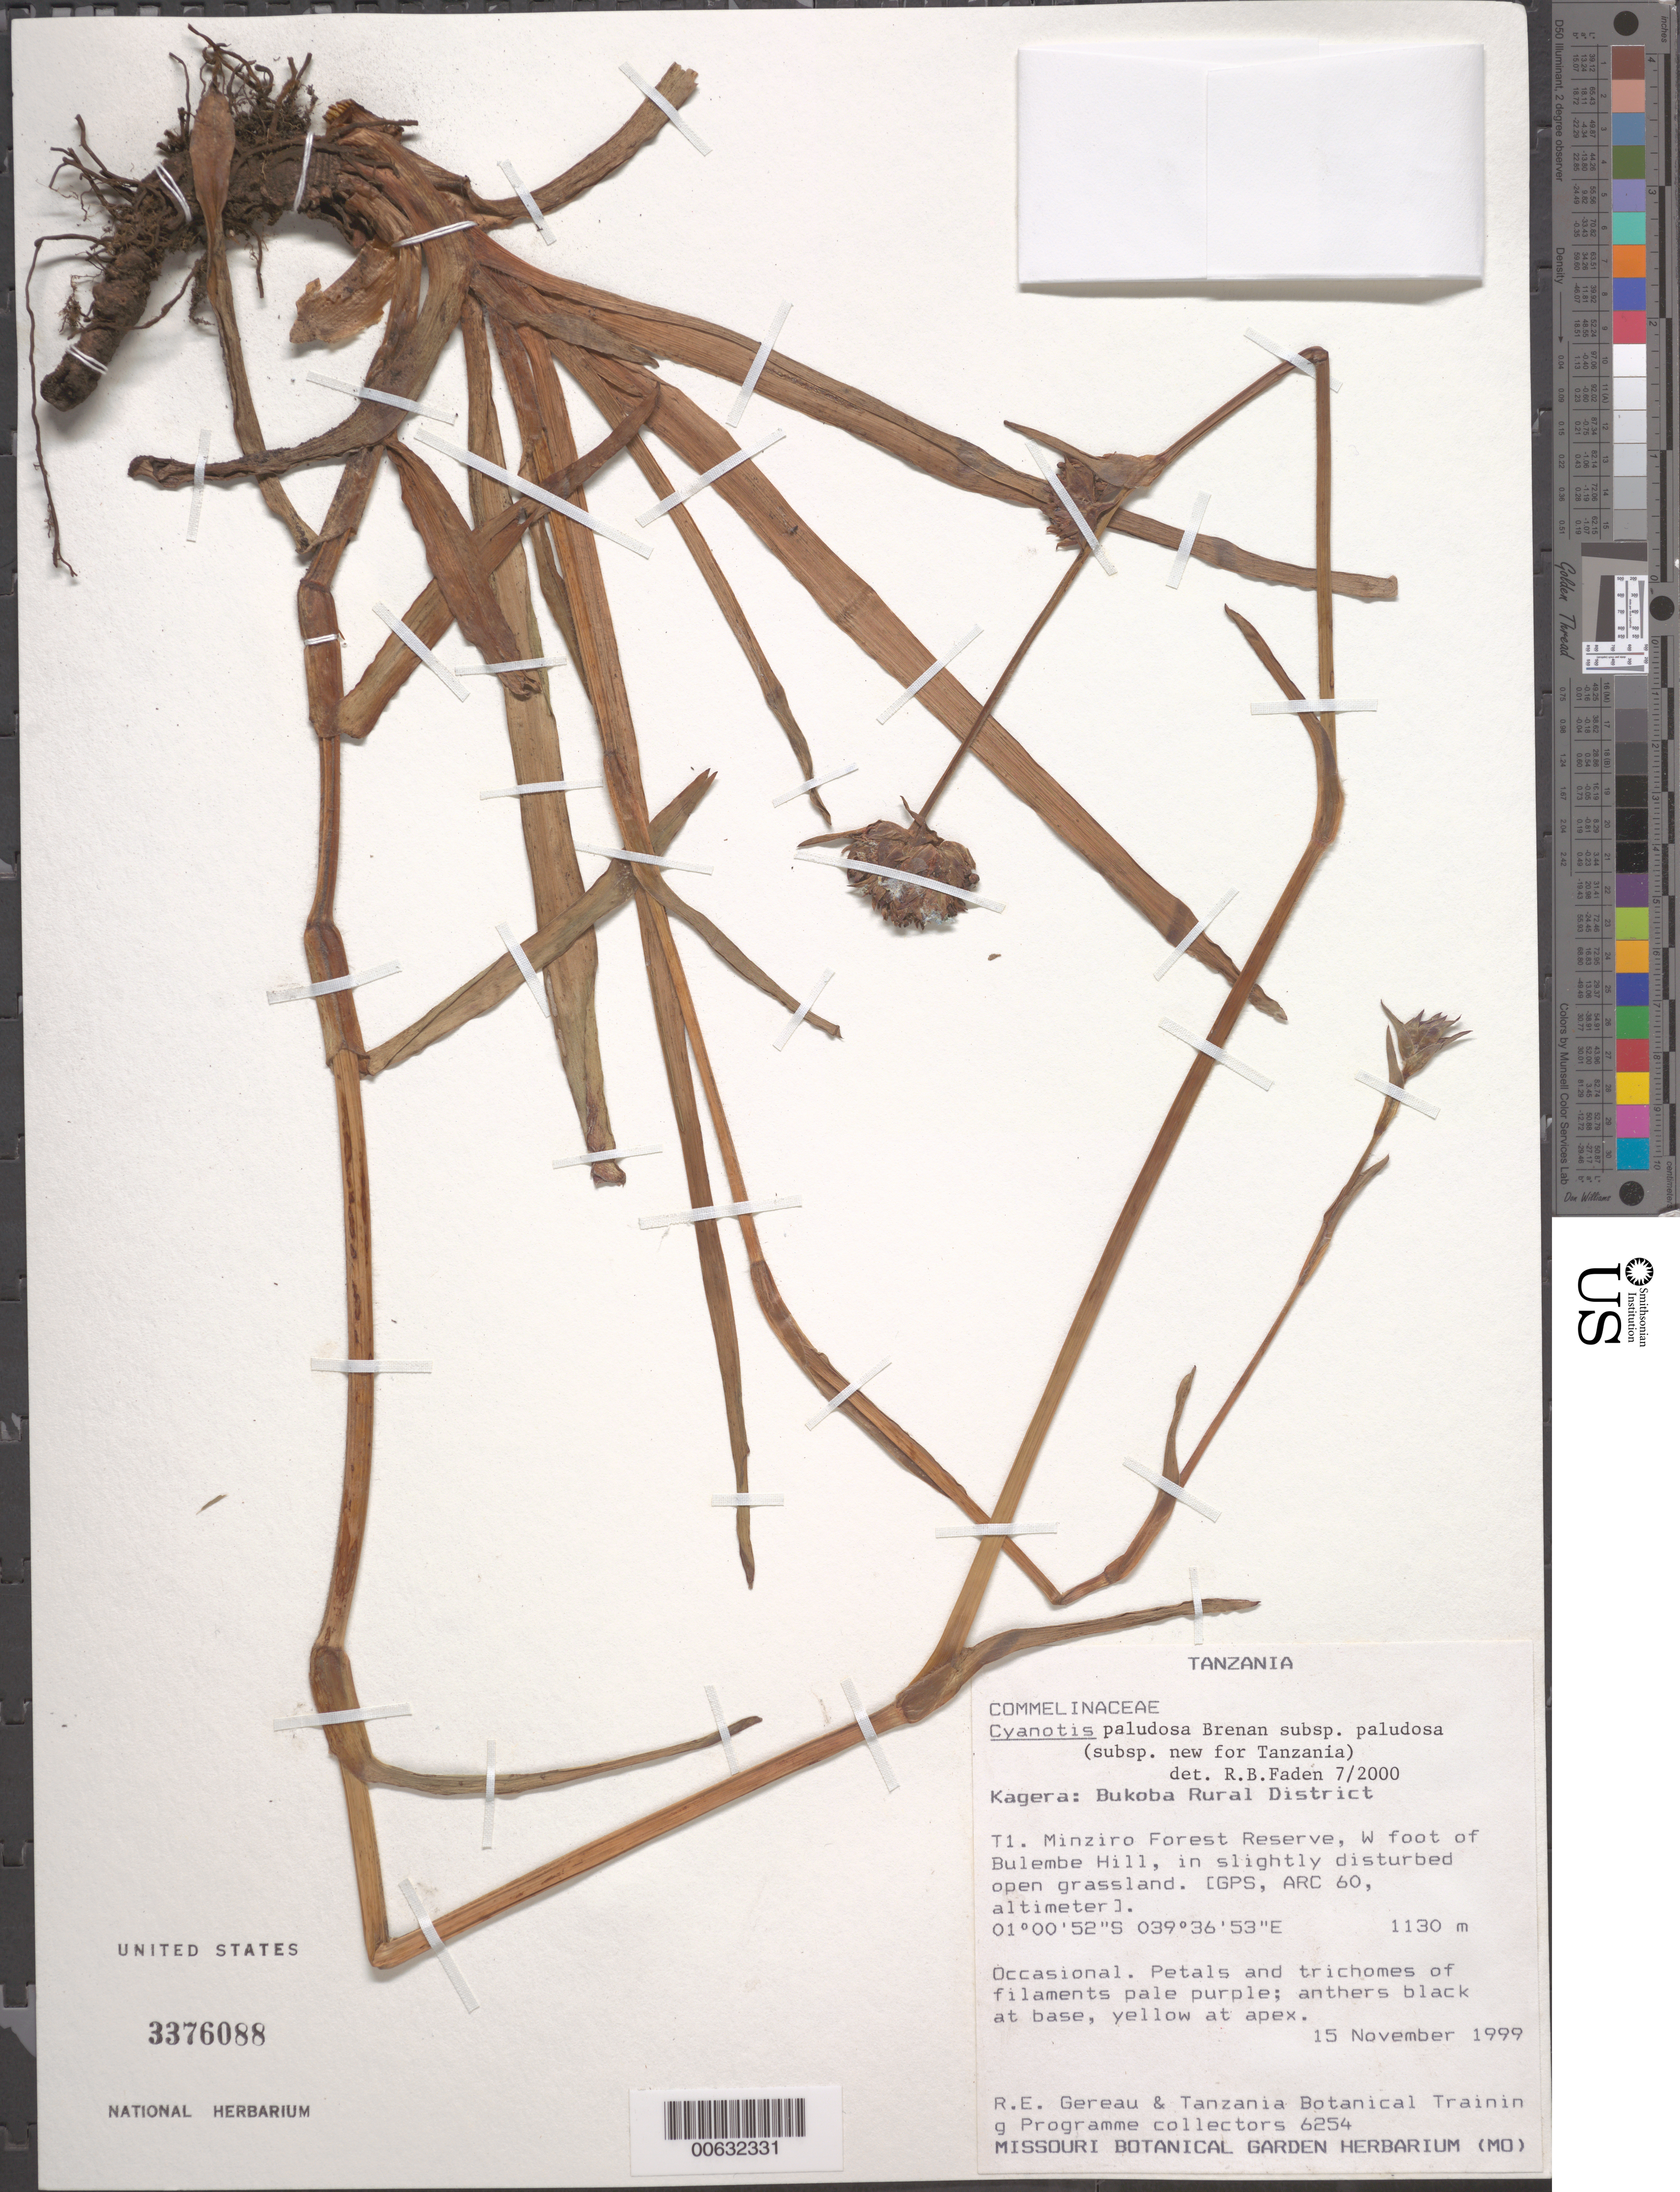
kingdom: Plantae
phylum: Tracheophyta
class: Liliopsida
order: Commelinales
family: Commelinaceae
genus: Cyanotis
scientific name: Cyanotis paludosa subsp. paludosa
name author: Brenan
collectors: L. Festo & W. Bayona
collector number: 400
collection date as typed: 21 Sep 1999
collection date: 1999-09-21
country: Tanzania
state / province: Kagera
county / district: Bukoba Rural Dist.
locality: T1, Minziro Forest Reserve, W foot of Bulembe Hill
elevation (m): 1130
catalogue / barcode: US 3376088